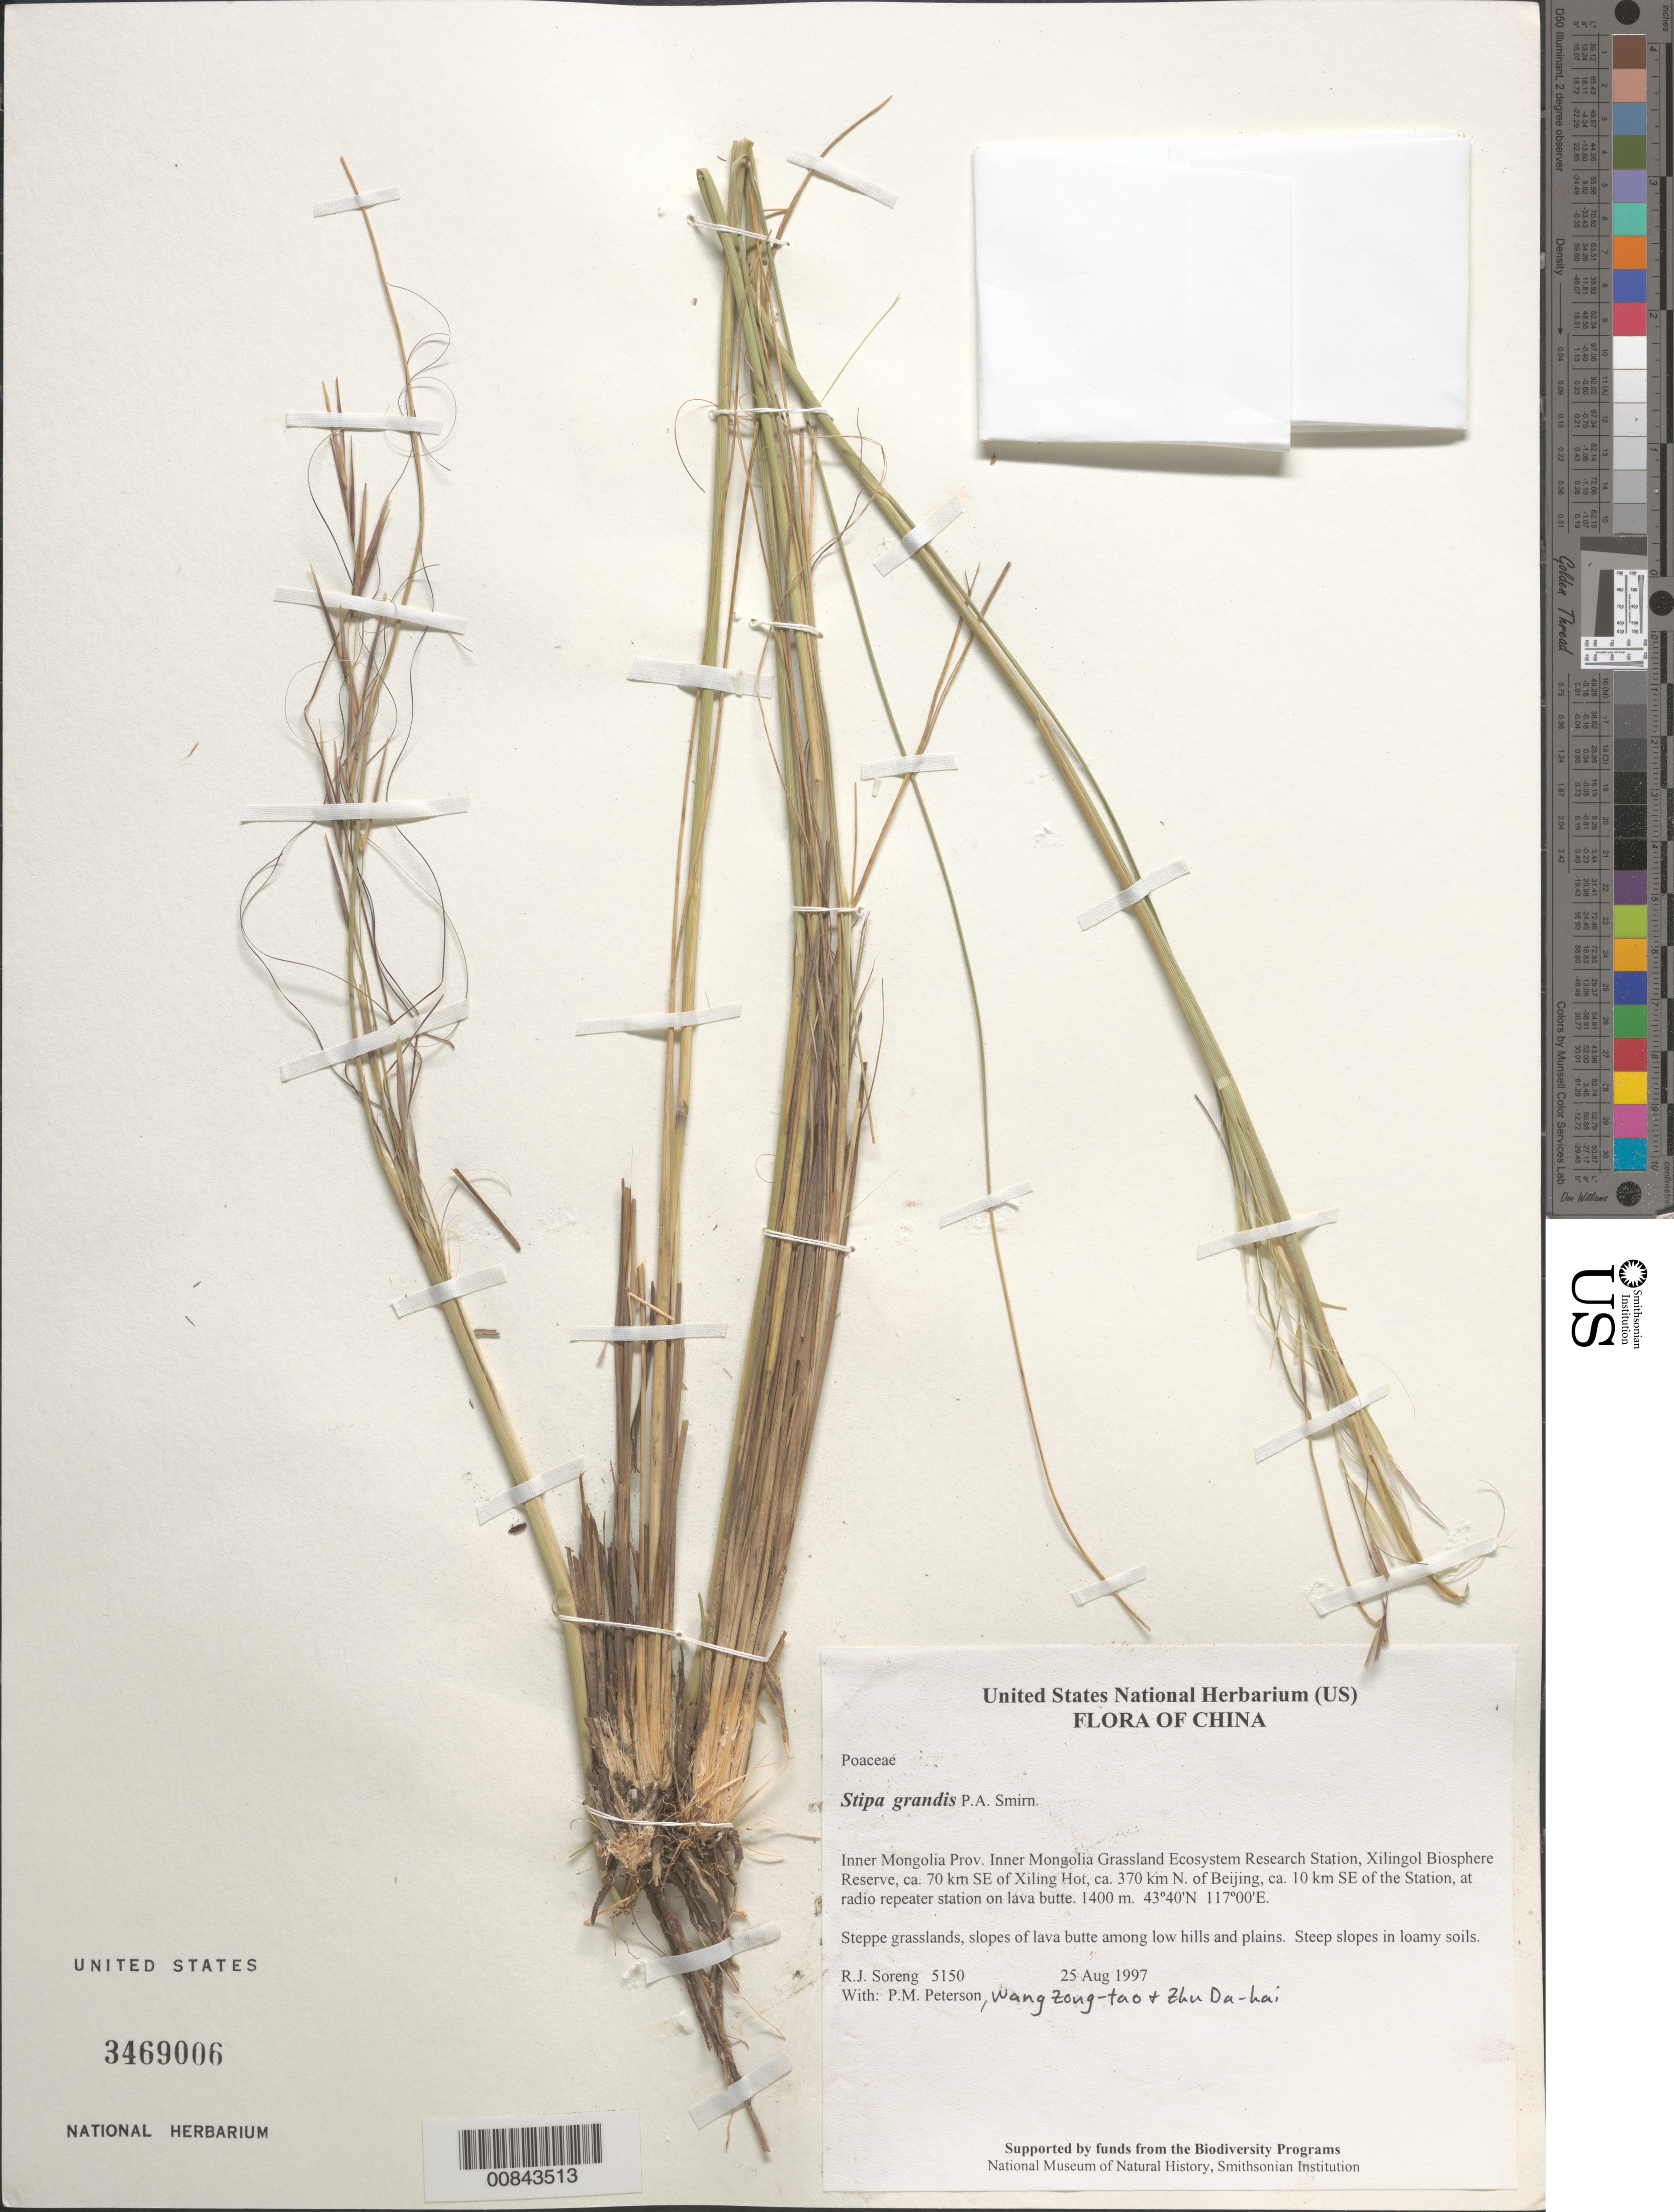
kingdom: Plantae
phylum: Tracheophyta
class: Liliopsida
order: Poales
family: Poaceae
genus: Stipa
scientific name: Stipa grandis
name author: P.A. Smirn.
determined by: Soreng, Robert J., Research Associate (BOT), Smithsonian Institution - National Museum of Natural History (UNITED STATES)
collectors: R. J. Soreng, P. M. Peterson & Zhu Da-hai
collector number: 5150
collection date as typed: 25 Aug 1997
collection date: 1997-08-25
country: China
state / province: Nei Monggol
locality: Inner Mongolia Grassland Ecosystem Research Station, Xilingol Biosphere Reserve, ca. 70 km SE of Xiling Hot, ca. 370 km N. of Beijing, ca. 10 km SE of the Station, at radio repeater station on lava butte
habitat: Steppe grasslands, slopes of lava butte among low hills and plains. Steep slopes in loamy soils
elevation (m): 1400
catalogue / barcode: US 3469006